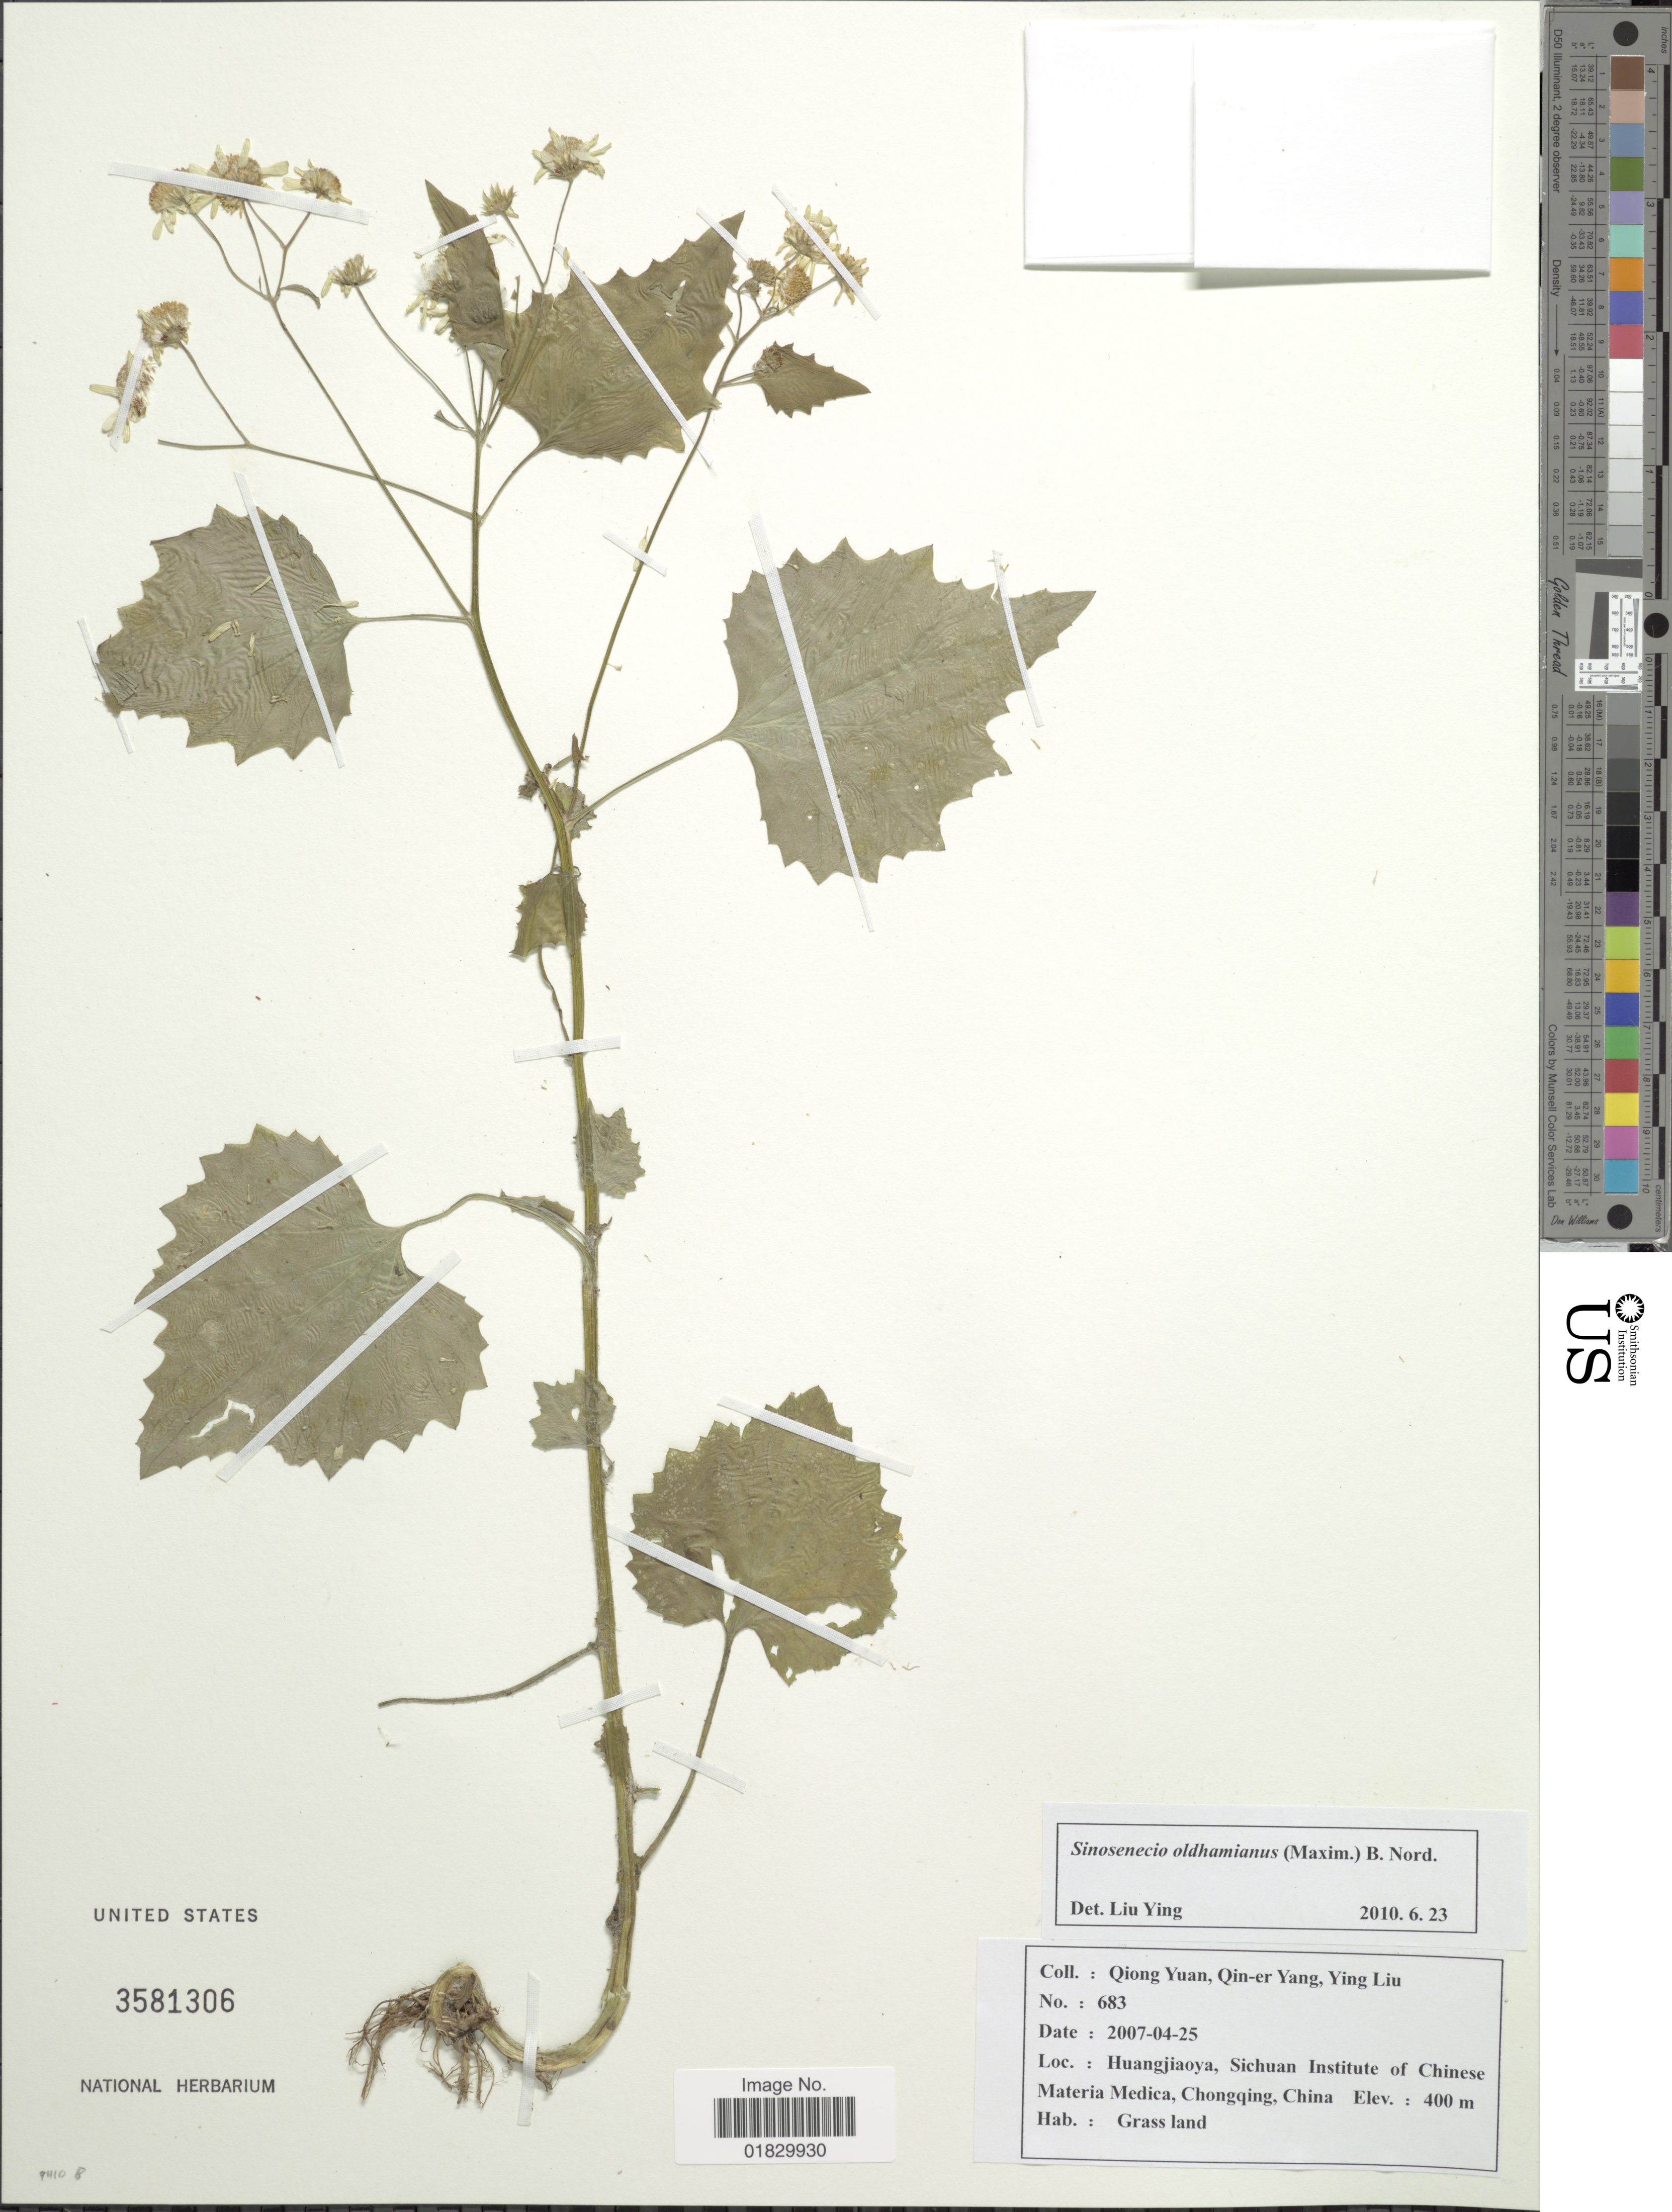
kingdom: Plantae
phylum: Tracheophyta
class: Magnoliopsida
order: Asterales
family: Asteraceae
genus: Sinosenecio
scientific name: Sinosenecio oldhamianus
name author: (Maximowicz) B. Nord.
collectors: Q. Yuan, Q. Yang & Y. Liu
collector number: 683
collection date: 2007-04-25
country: China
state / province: Sichuan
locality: Huangjiaoya, Sichuan Institute of Chinese Materia Medica, Chongqing, China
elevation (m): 400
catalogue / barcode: US 3581306